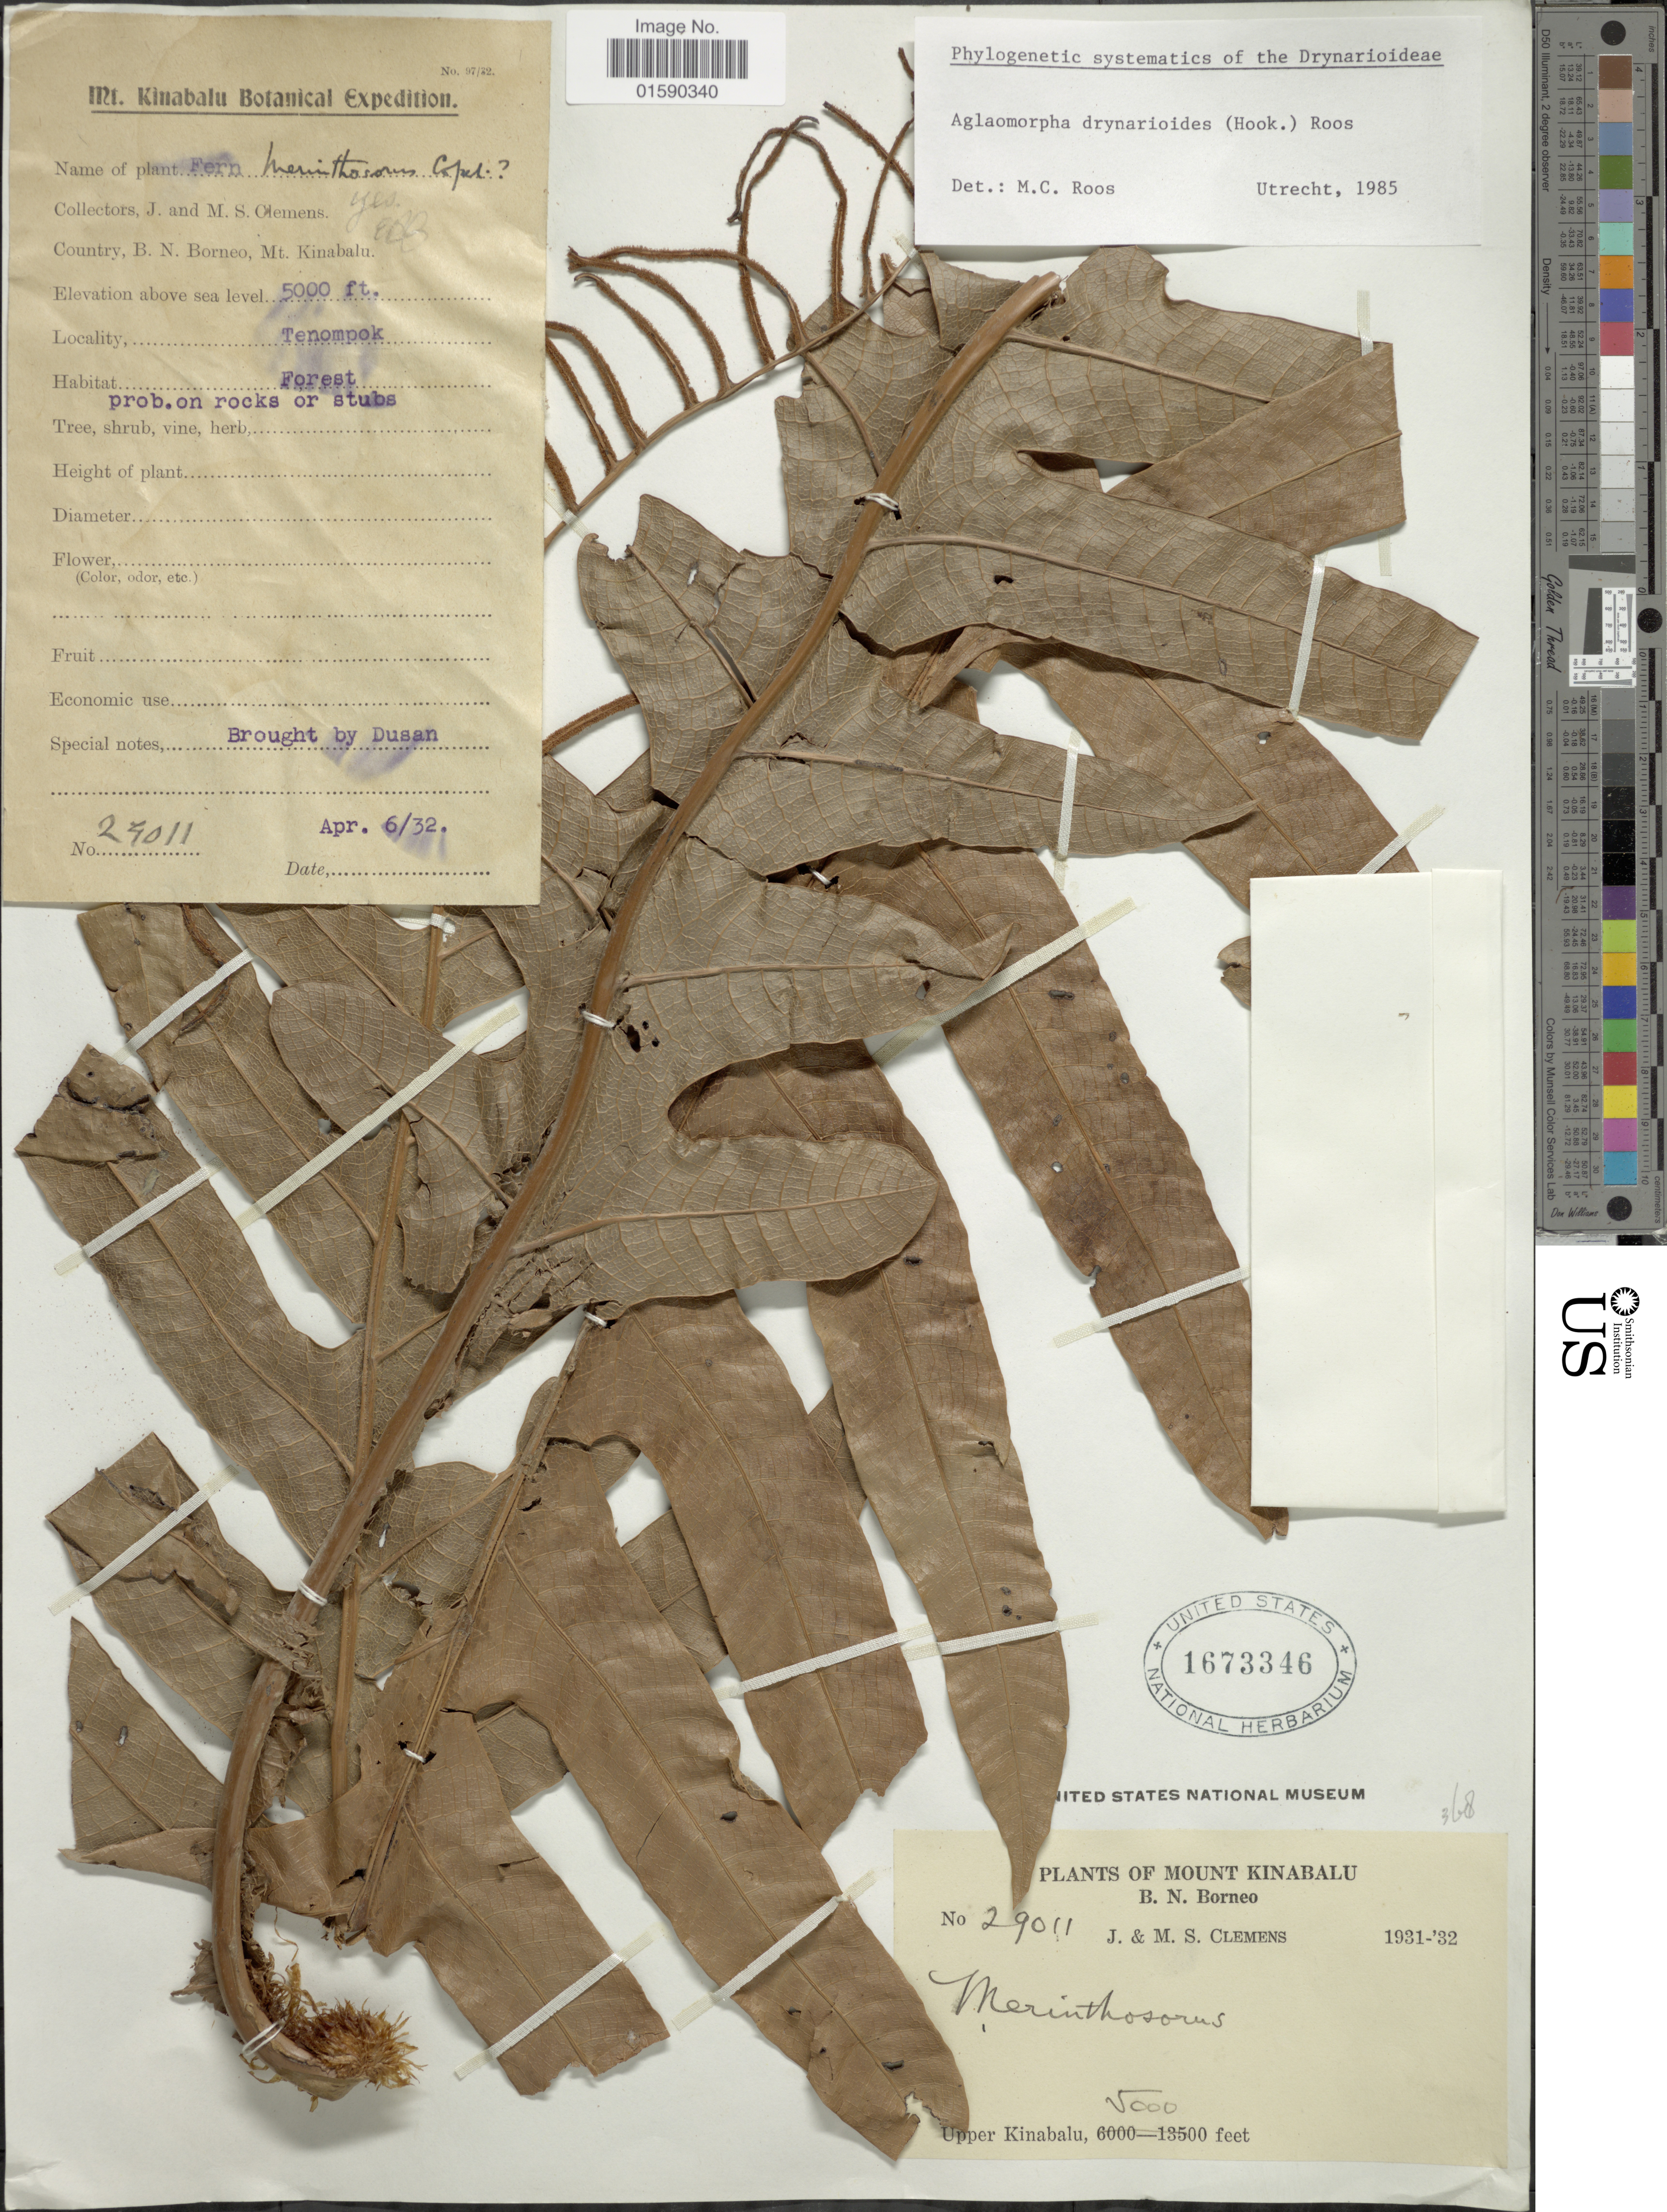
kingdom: Plantae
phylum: Tracheophyta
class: Polypodiopsida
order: Polypodiales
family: Polypodiaceae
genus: Aglaomorpha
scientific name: Aglaomorpha drynarioides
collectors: J. Clemens & M. S. Clemens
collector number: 24011*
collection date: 1932-04-06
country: Malaysia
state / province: Sabah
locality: Mount Kinabalu, B.N. Borneo. Tenompok.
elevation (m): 1524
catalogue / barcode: US 1673346